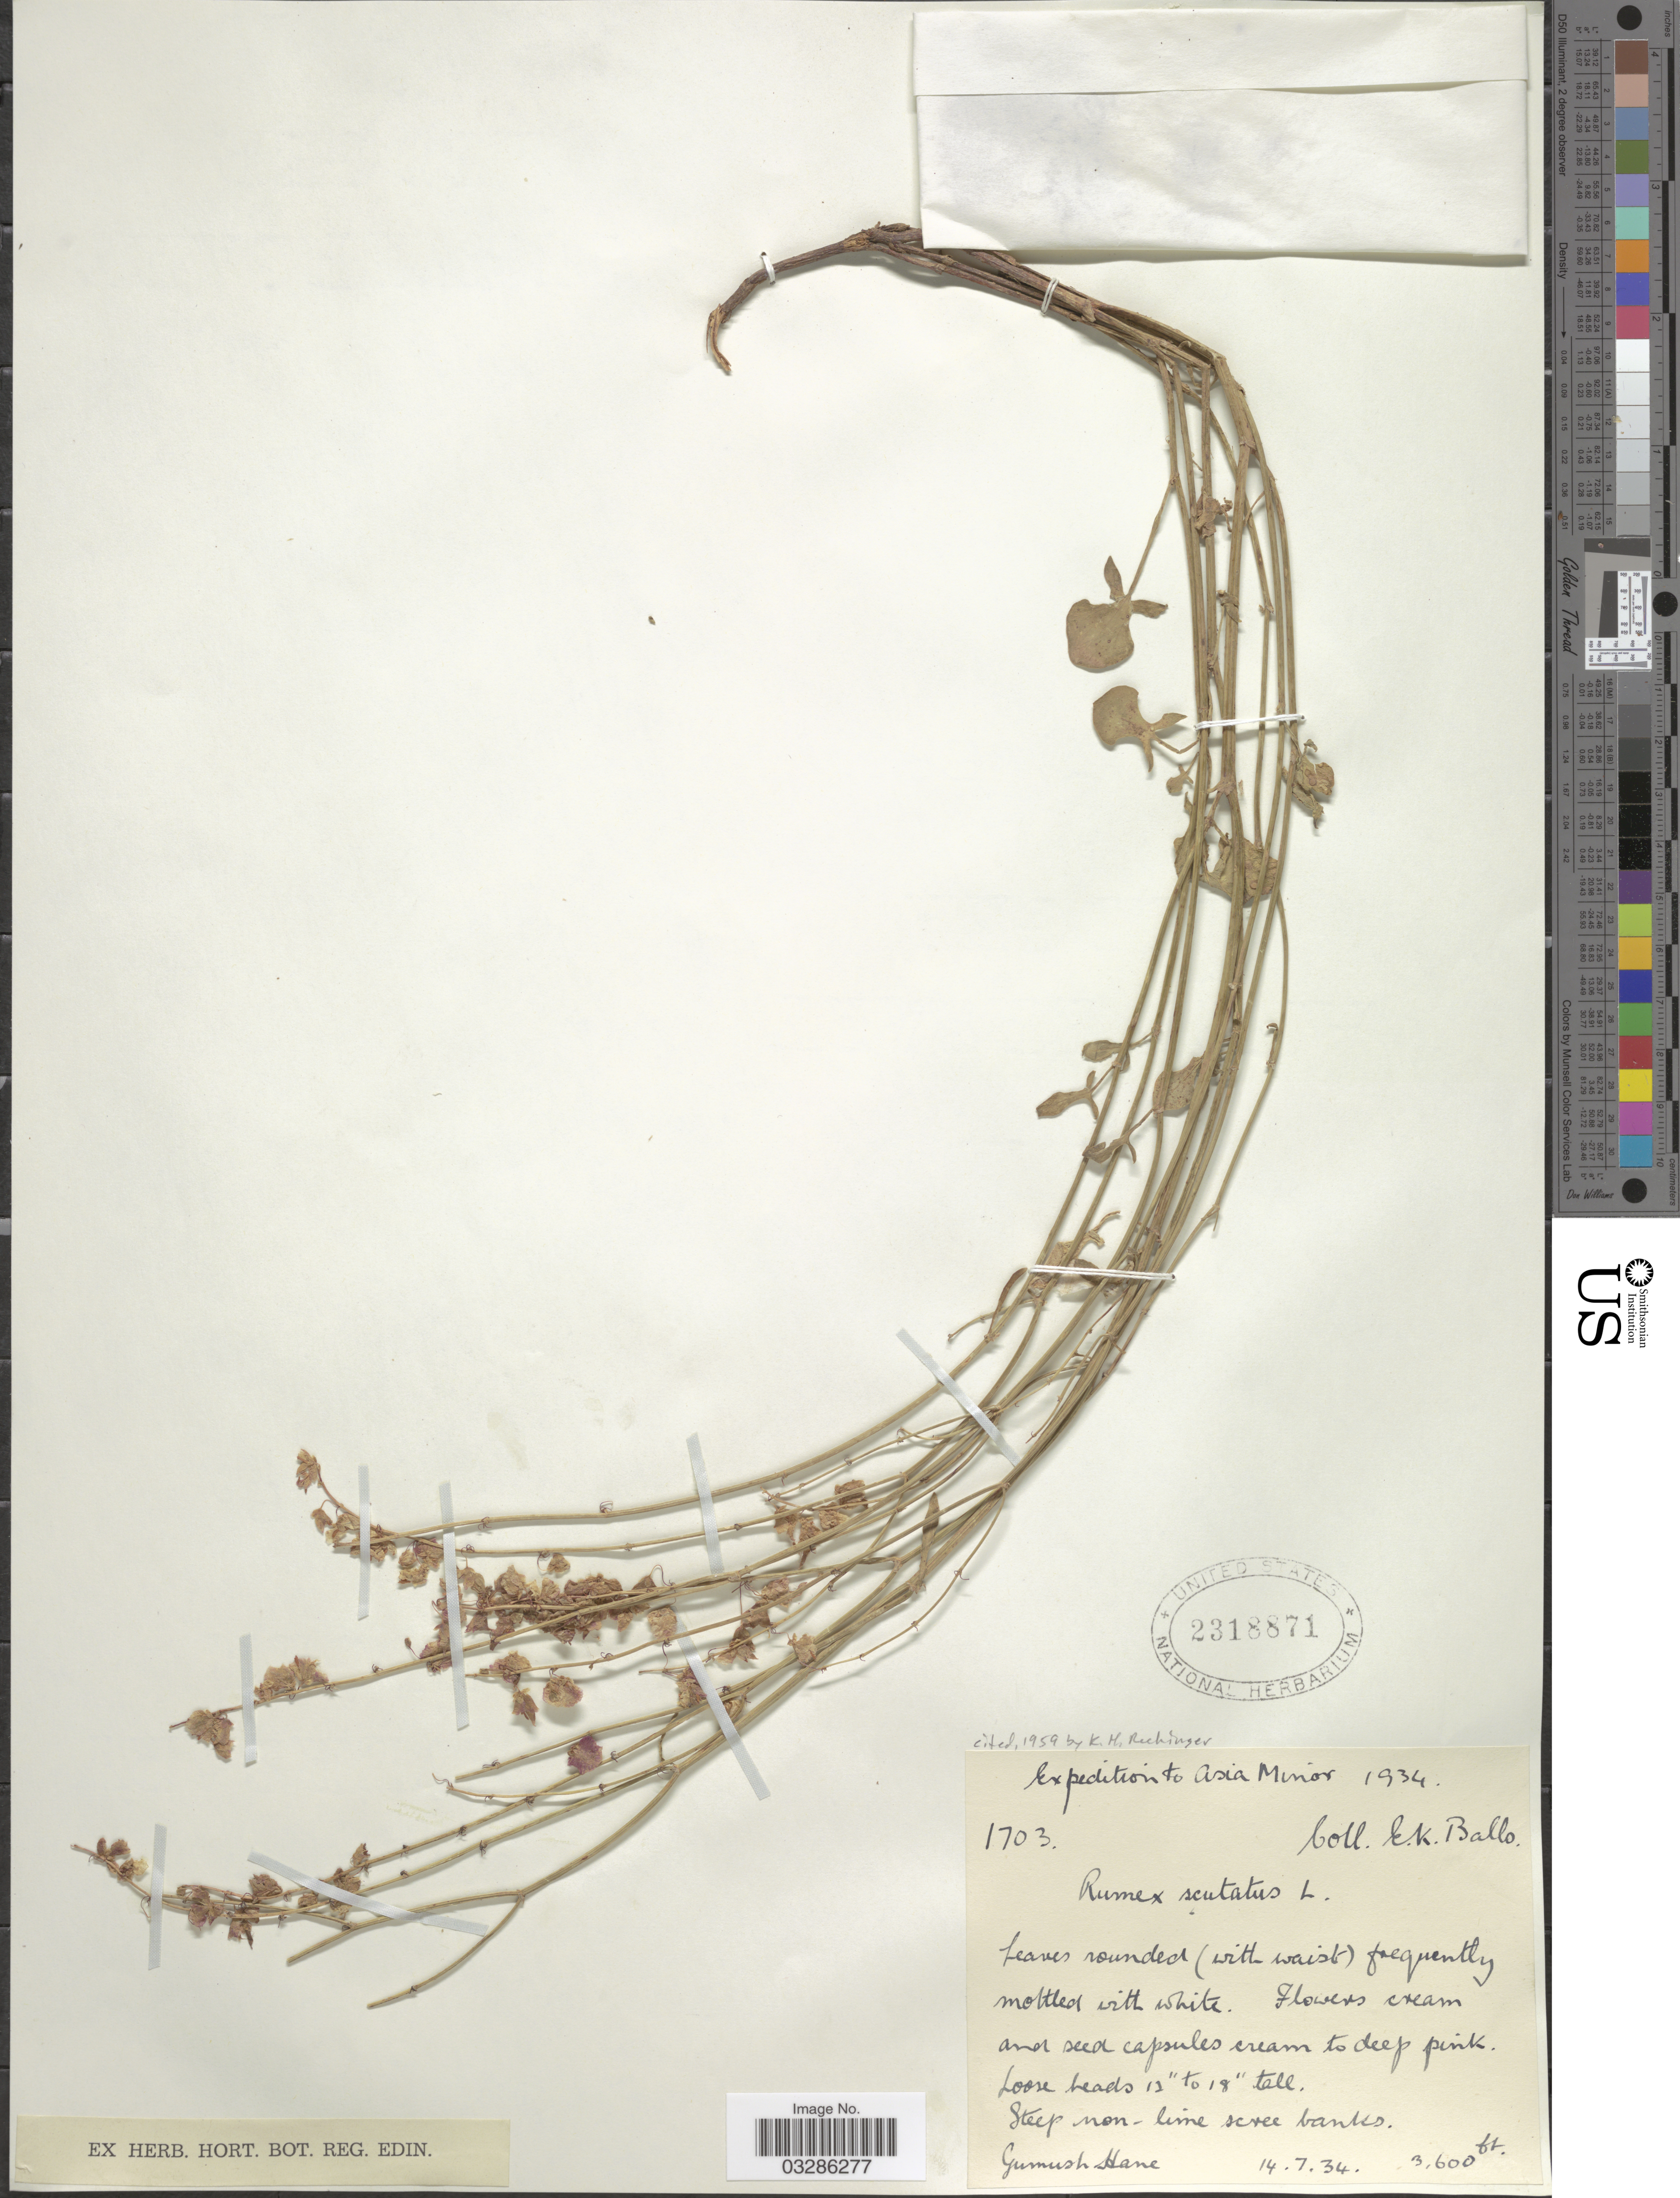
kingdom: Plantae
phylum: Tracheophyta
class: Magnoliopsida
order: Caryophyllales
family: Polygonaceae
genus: Rumex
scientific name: Rumex scutatus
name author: L.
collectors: E. K. Balls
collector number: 1703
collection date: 1934-07-14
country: Turkey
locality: Asia Minor. Gumush Hane.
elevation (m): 1097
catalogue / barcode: US 2318871